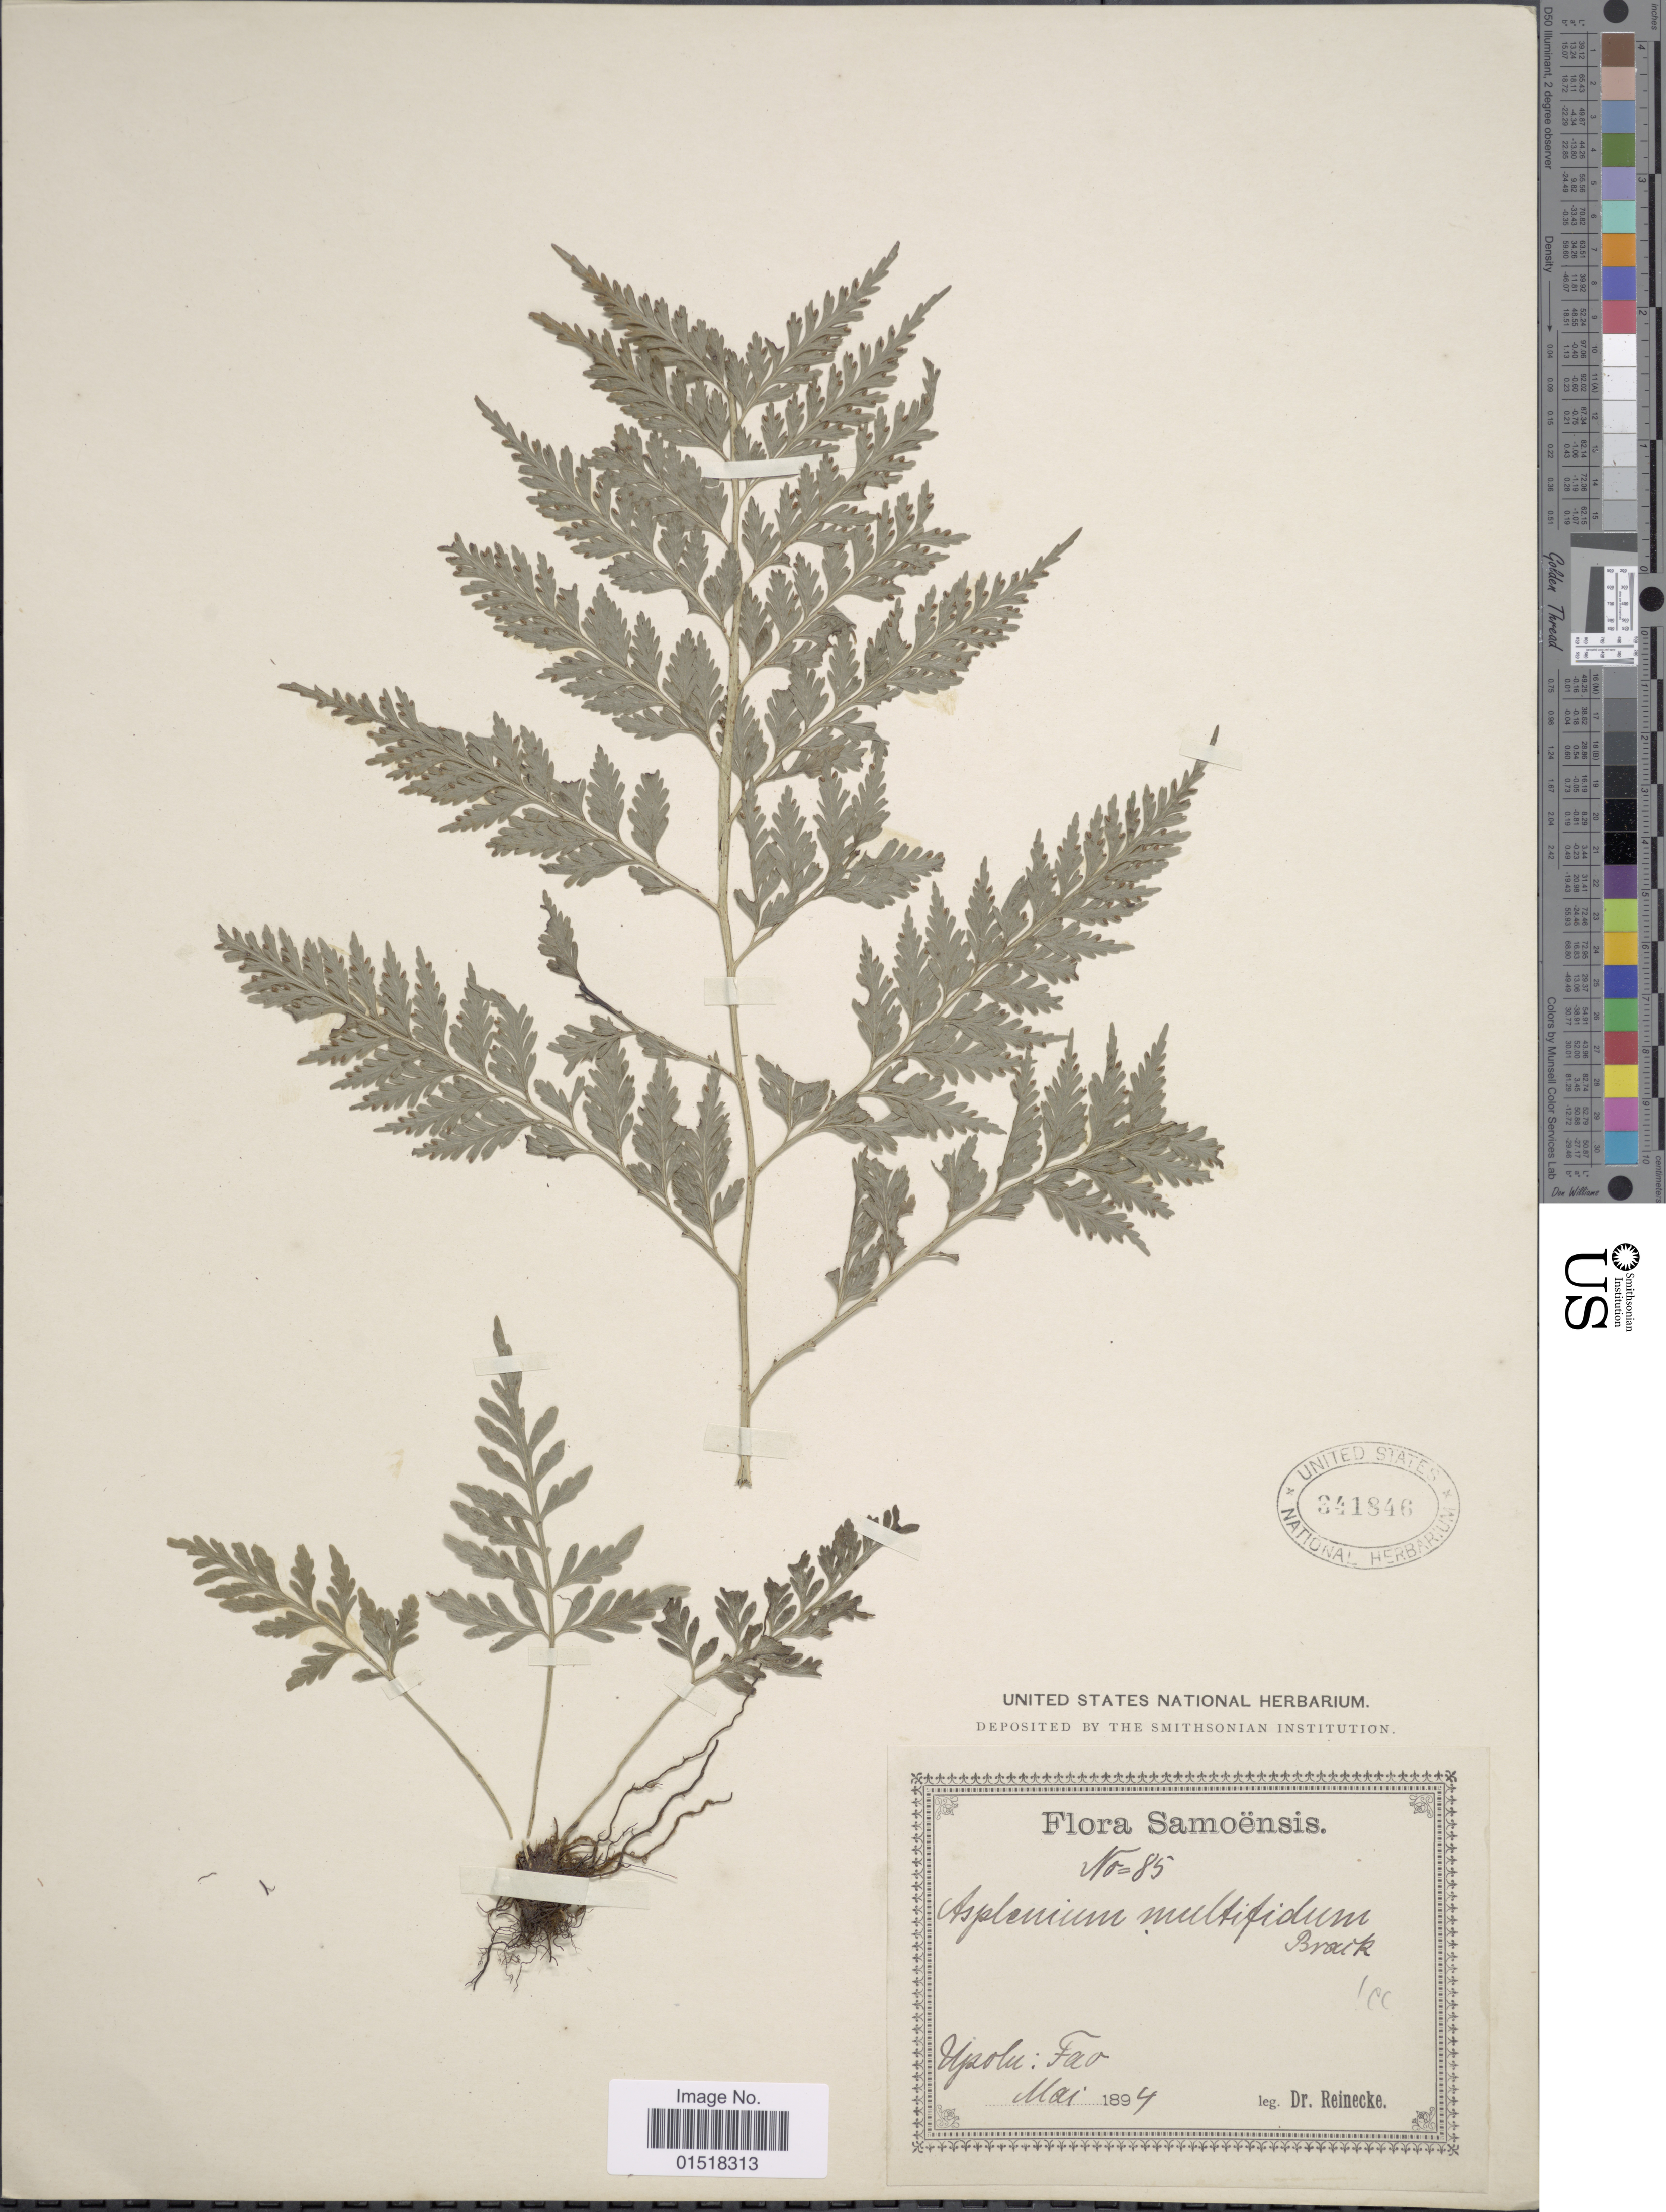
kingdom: Plantae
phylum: Tracheophyta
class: Polypodiopsida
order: Polypodiales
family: Aspleniaceae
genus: Asplenium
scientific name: Asplenium shuttleworthianum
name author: Kunze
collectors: -- Reinecke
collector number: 85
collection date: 1894-05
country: Samoa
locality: Samoënsis. Upolu: Fao.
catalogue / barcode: US 341846